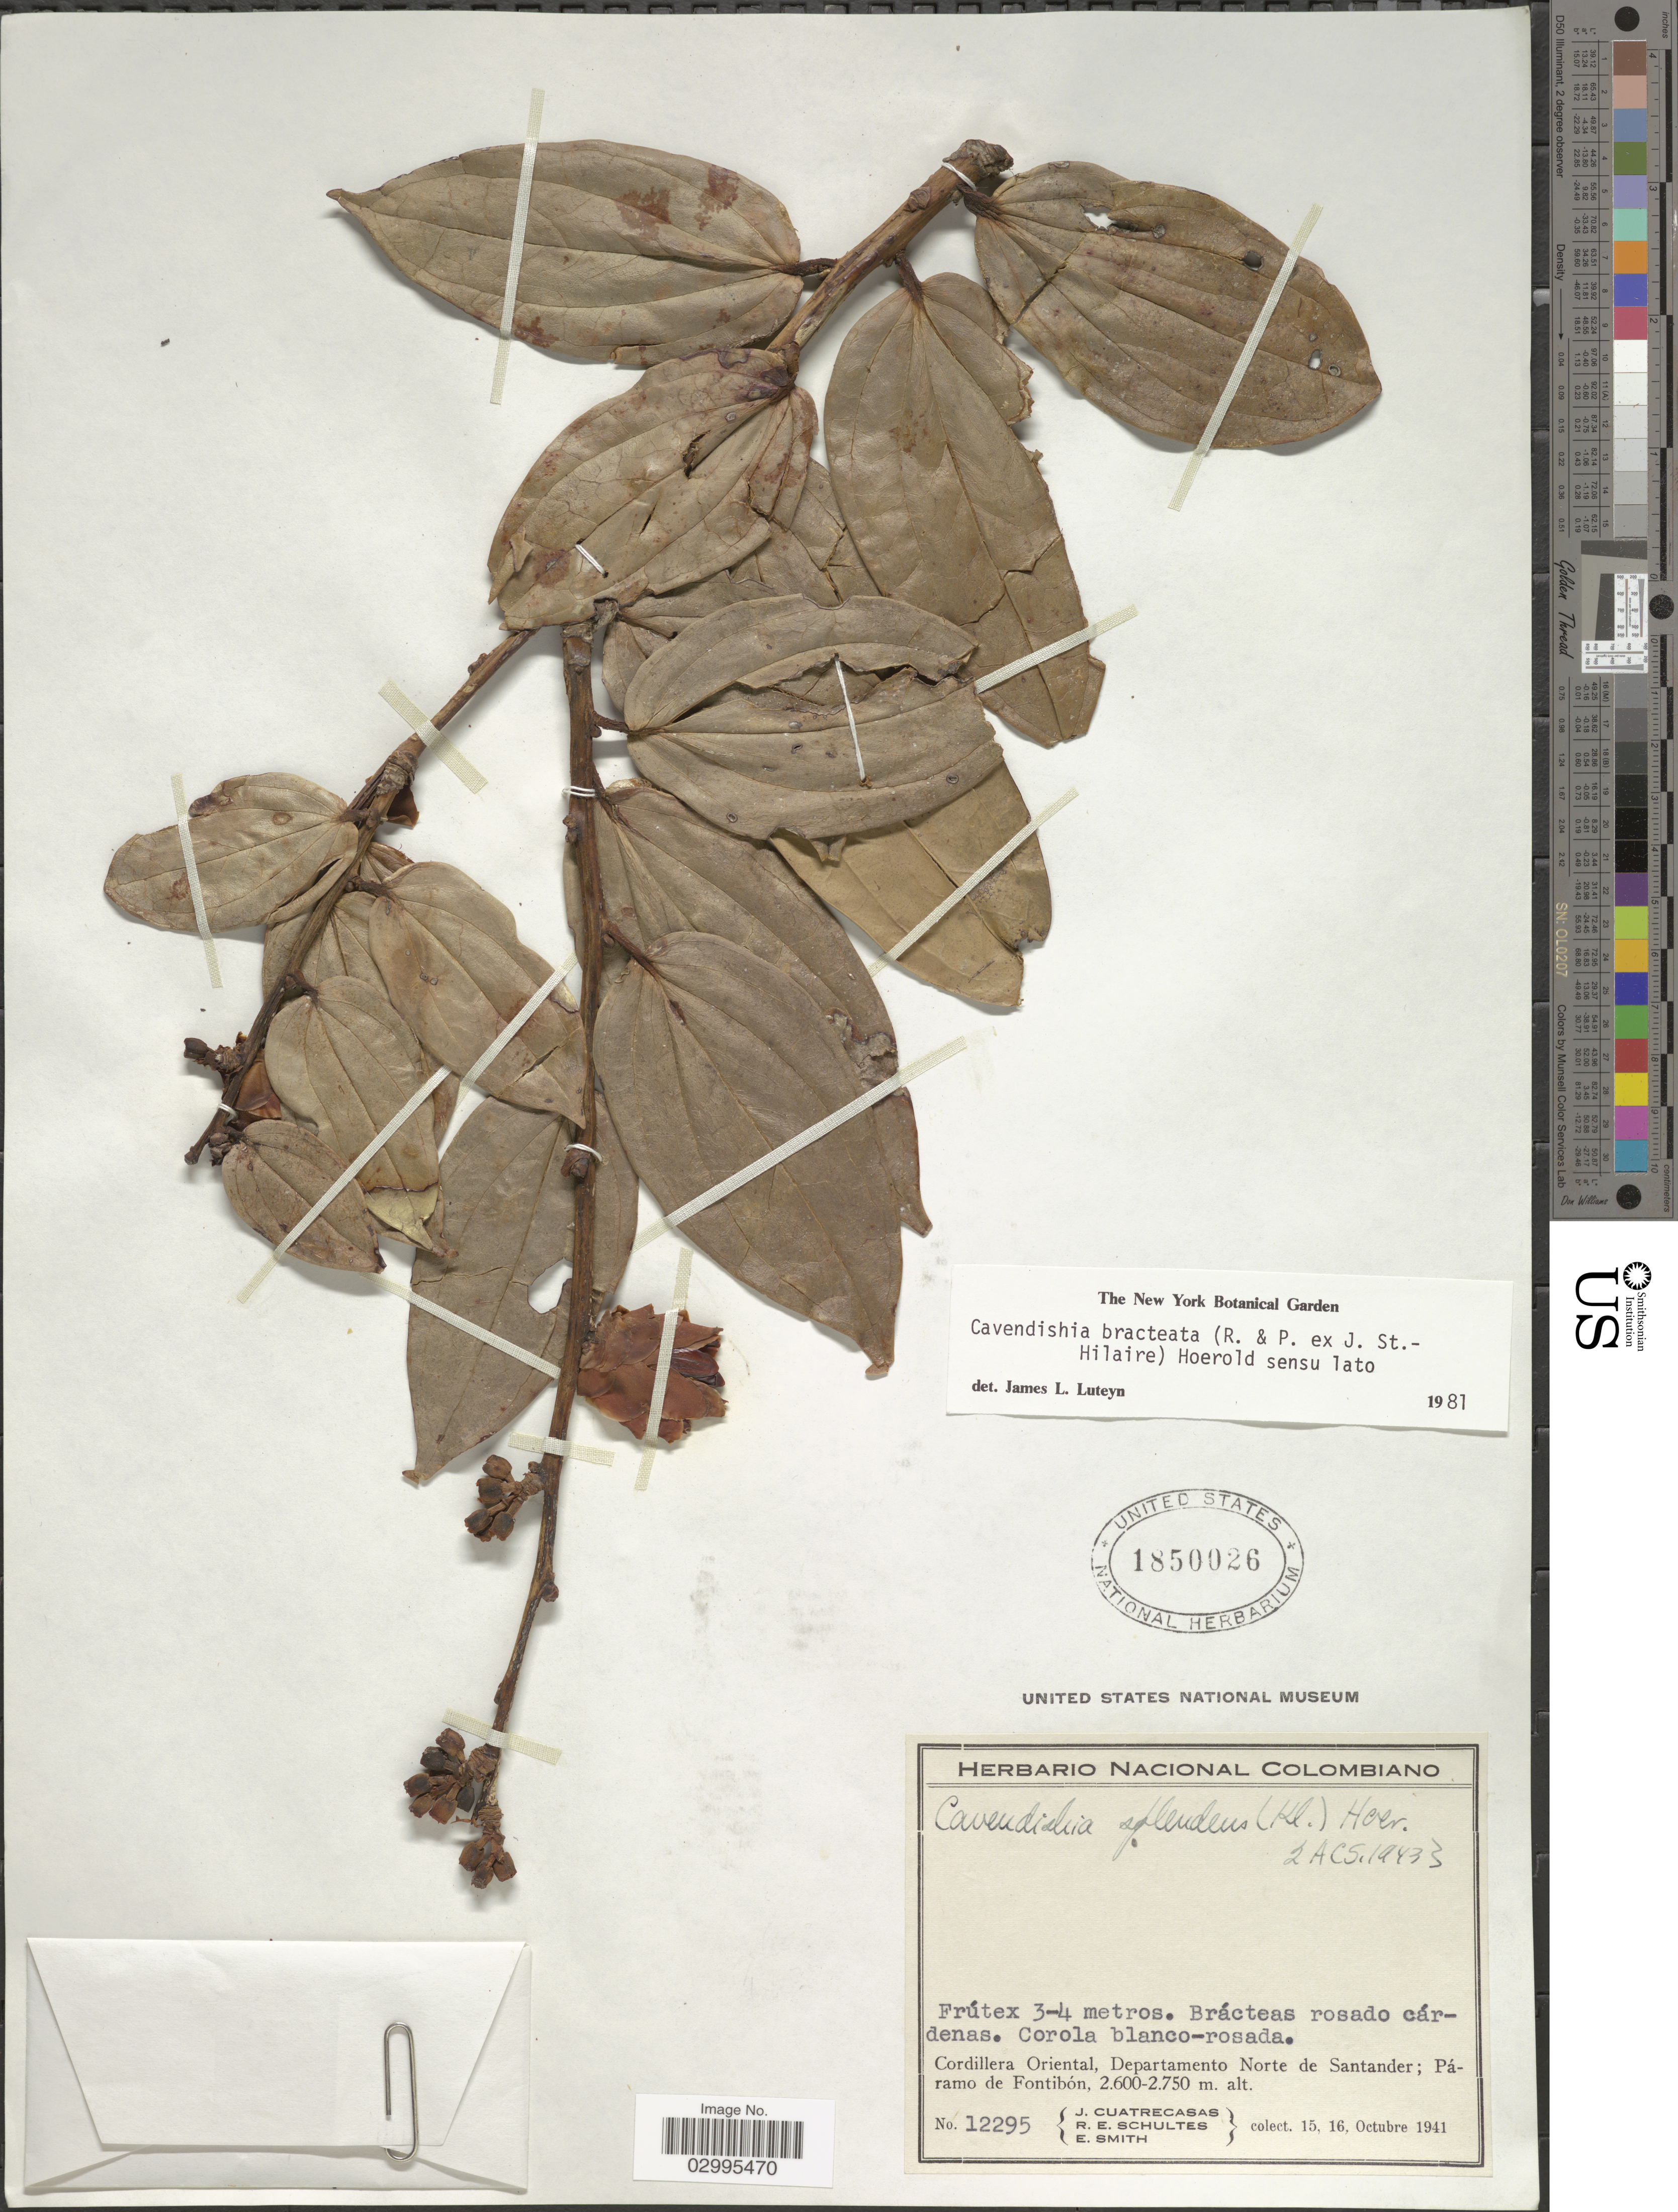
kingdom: Plantae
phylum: Tracheophyta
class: Magnoliopsida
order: Ericales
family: Ericaceae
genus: Cavendishia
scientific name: Cavendishia bracteata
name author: (Ruiz & Pav. ex J. St.-Hil.) Hoerold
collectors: J. Cuatrecasas, R. E. Schultes & E. Smith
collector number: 12295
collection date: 1941-10-15/1941-10-16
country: Colombia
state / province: Norte de Santander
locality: Cordillera Oriental, Departamento Norte de Santander; Páramo de Fontbón.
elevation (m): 2600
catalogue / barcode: US 1850026